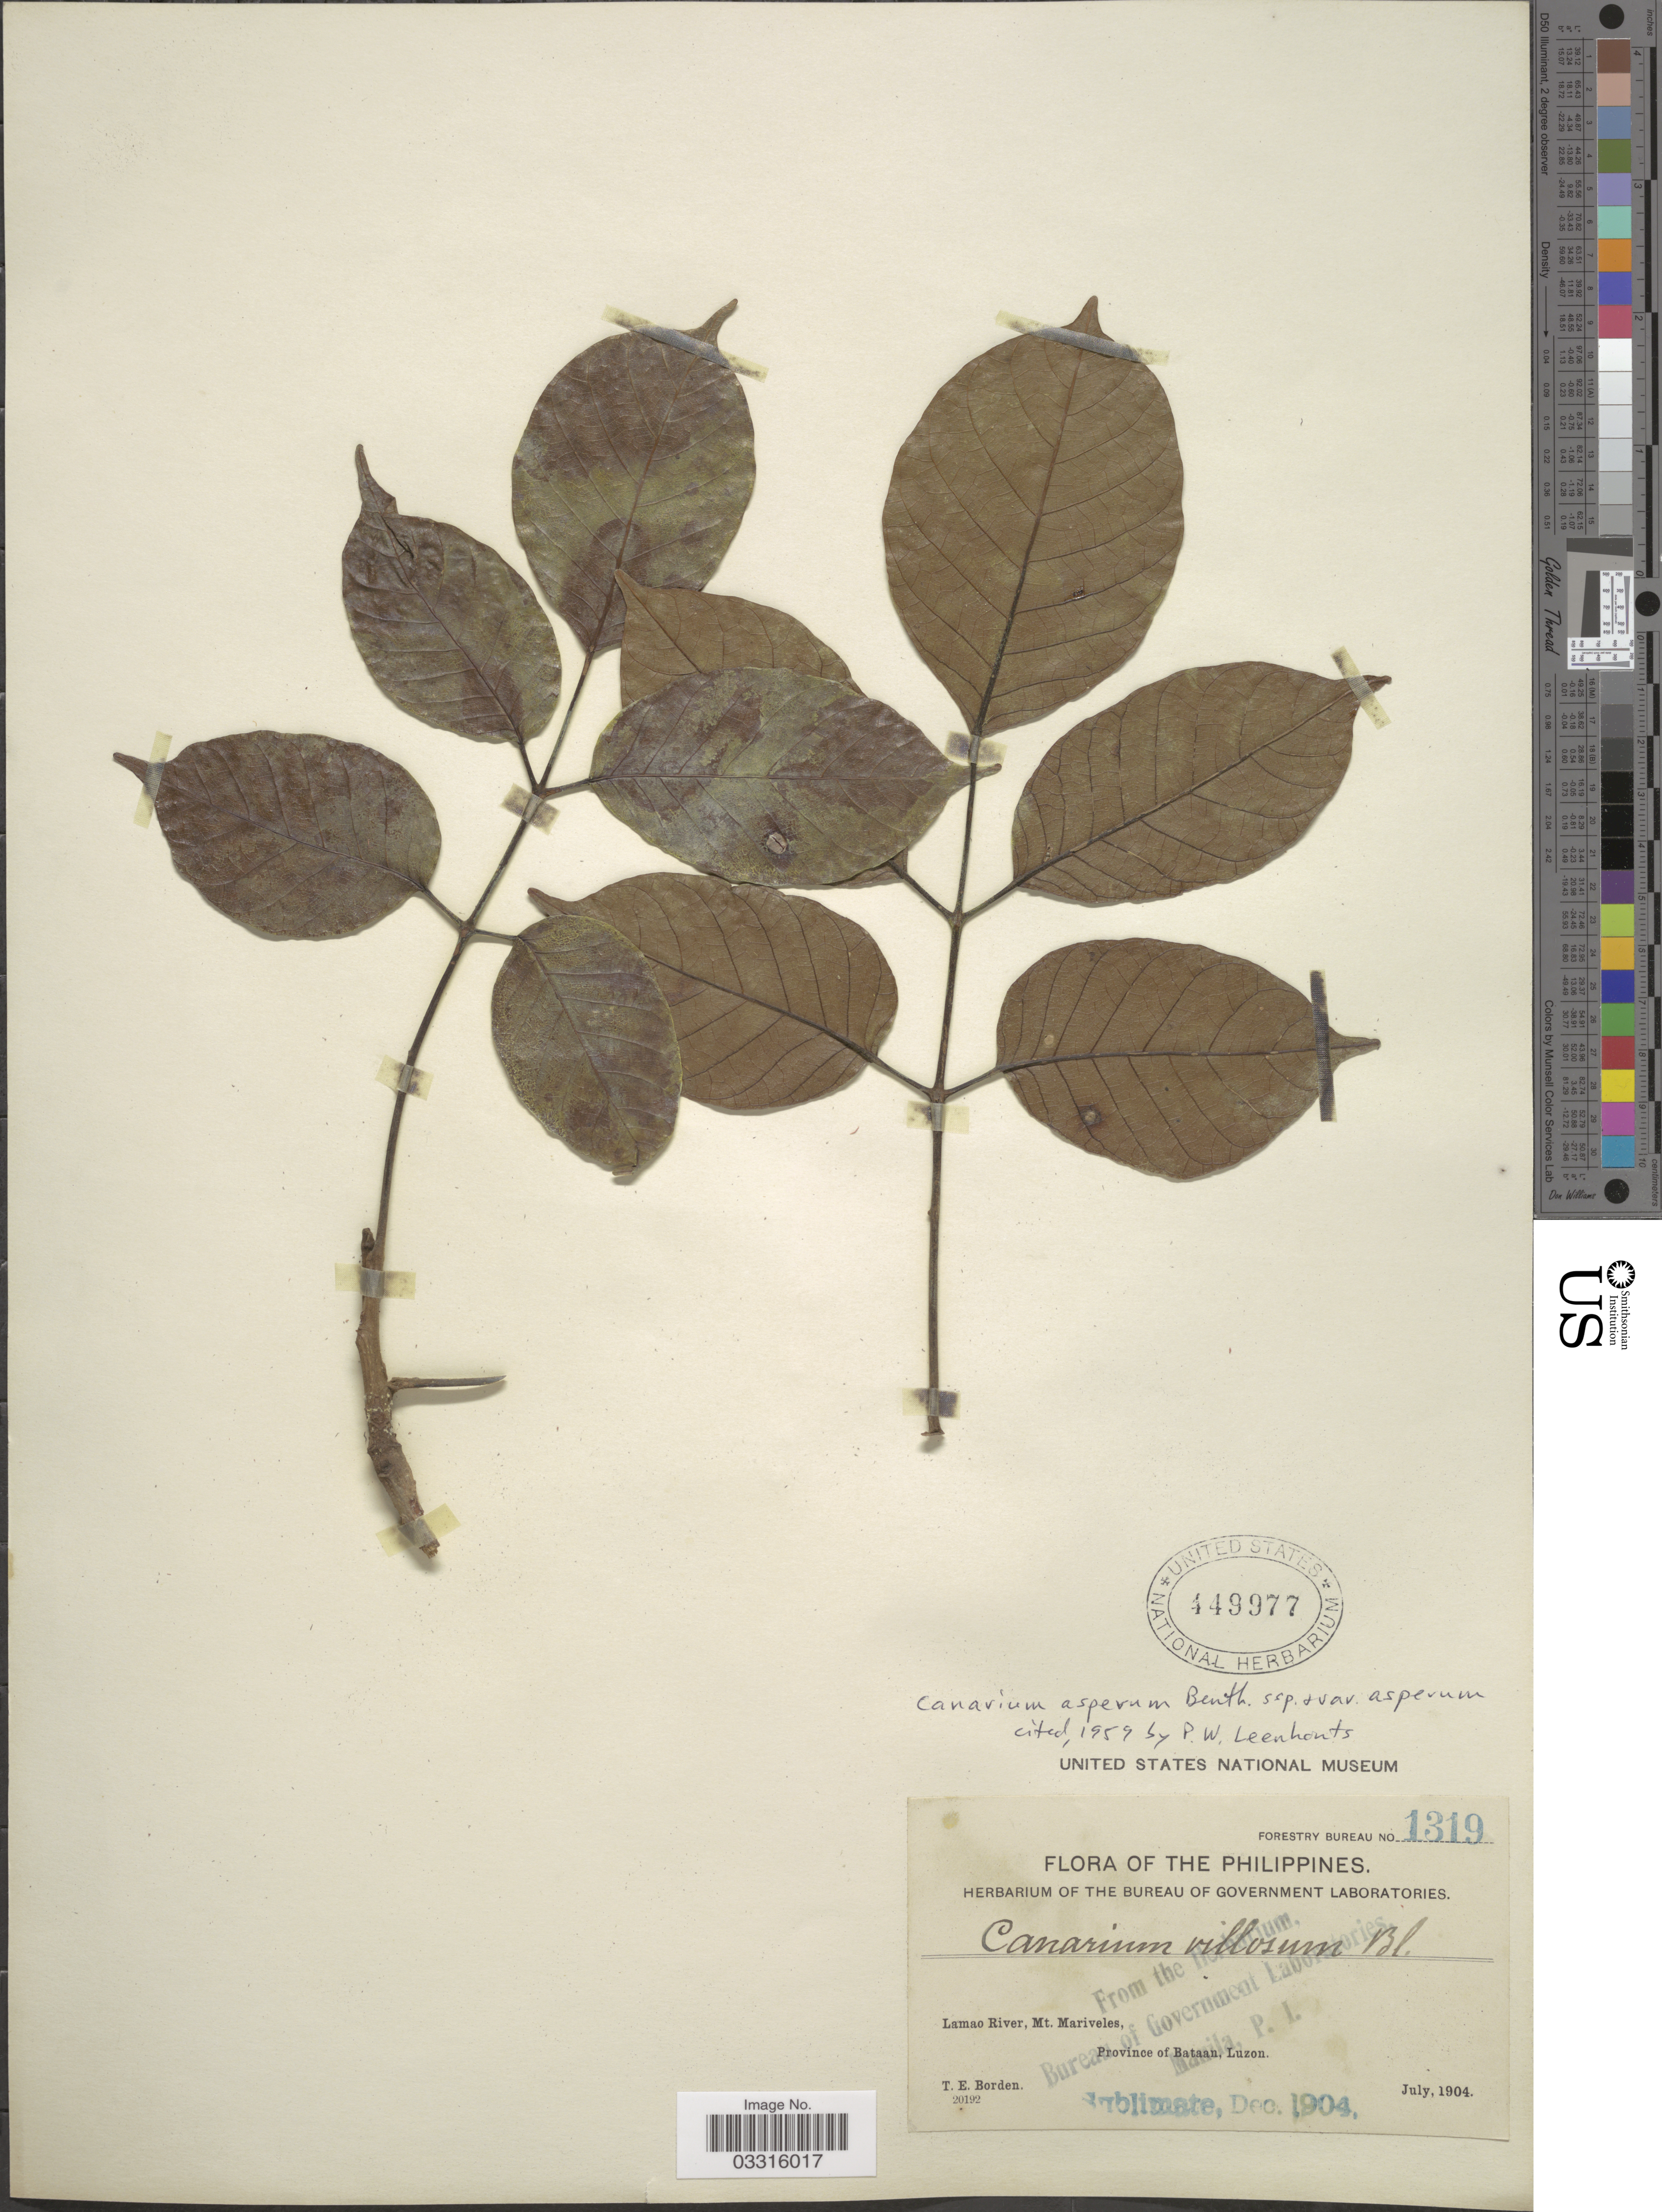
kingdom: Plantae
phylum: Tracheophyta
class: Magnoliopsida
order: Sapindales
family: Burseraceae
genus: Canarium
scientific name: Canarium asperum subsp. asperum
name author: Benth.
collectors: T. E. Borden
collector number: Forestry Bureau 1319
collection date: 1904-07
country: Philippines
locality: Lamao River, Mt. Mariveles, Province of Bataan, Luzon.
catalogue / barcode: US 449977